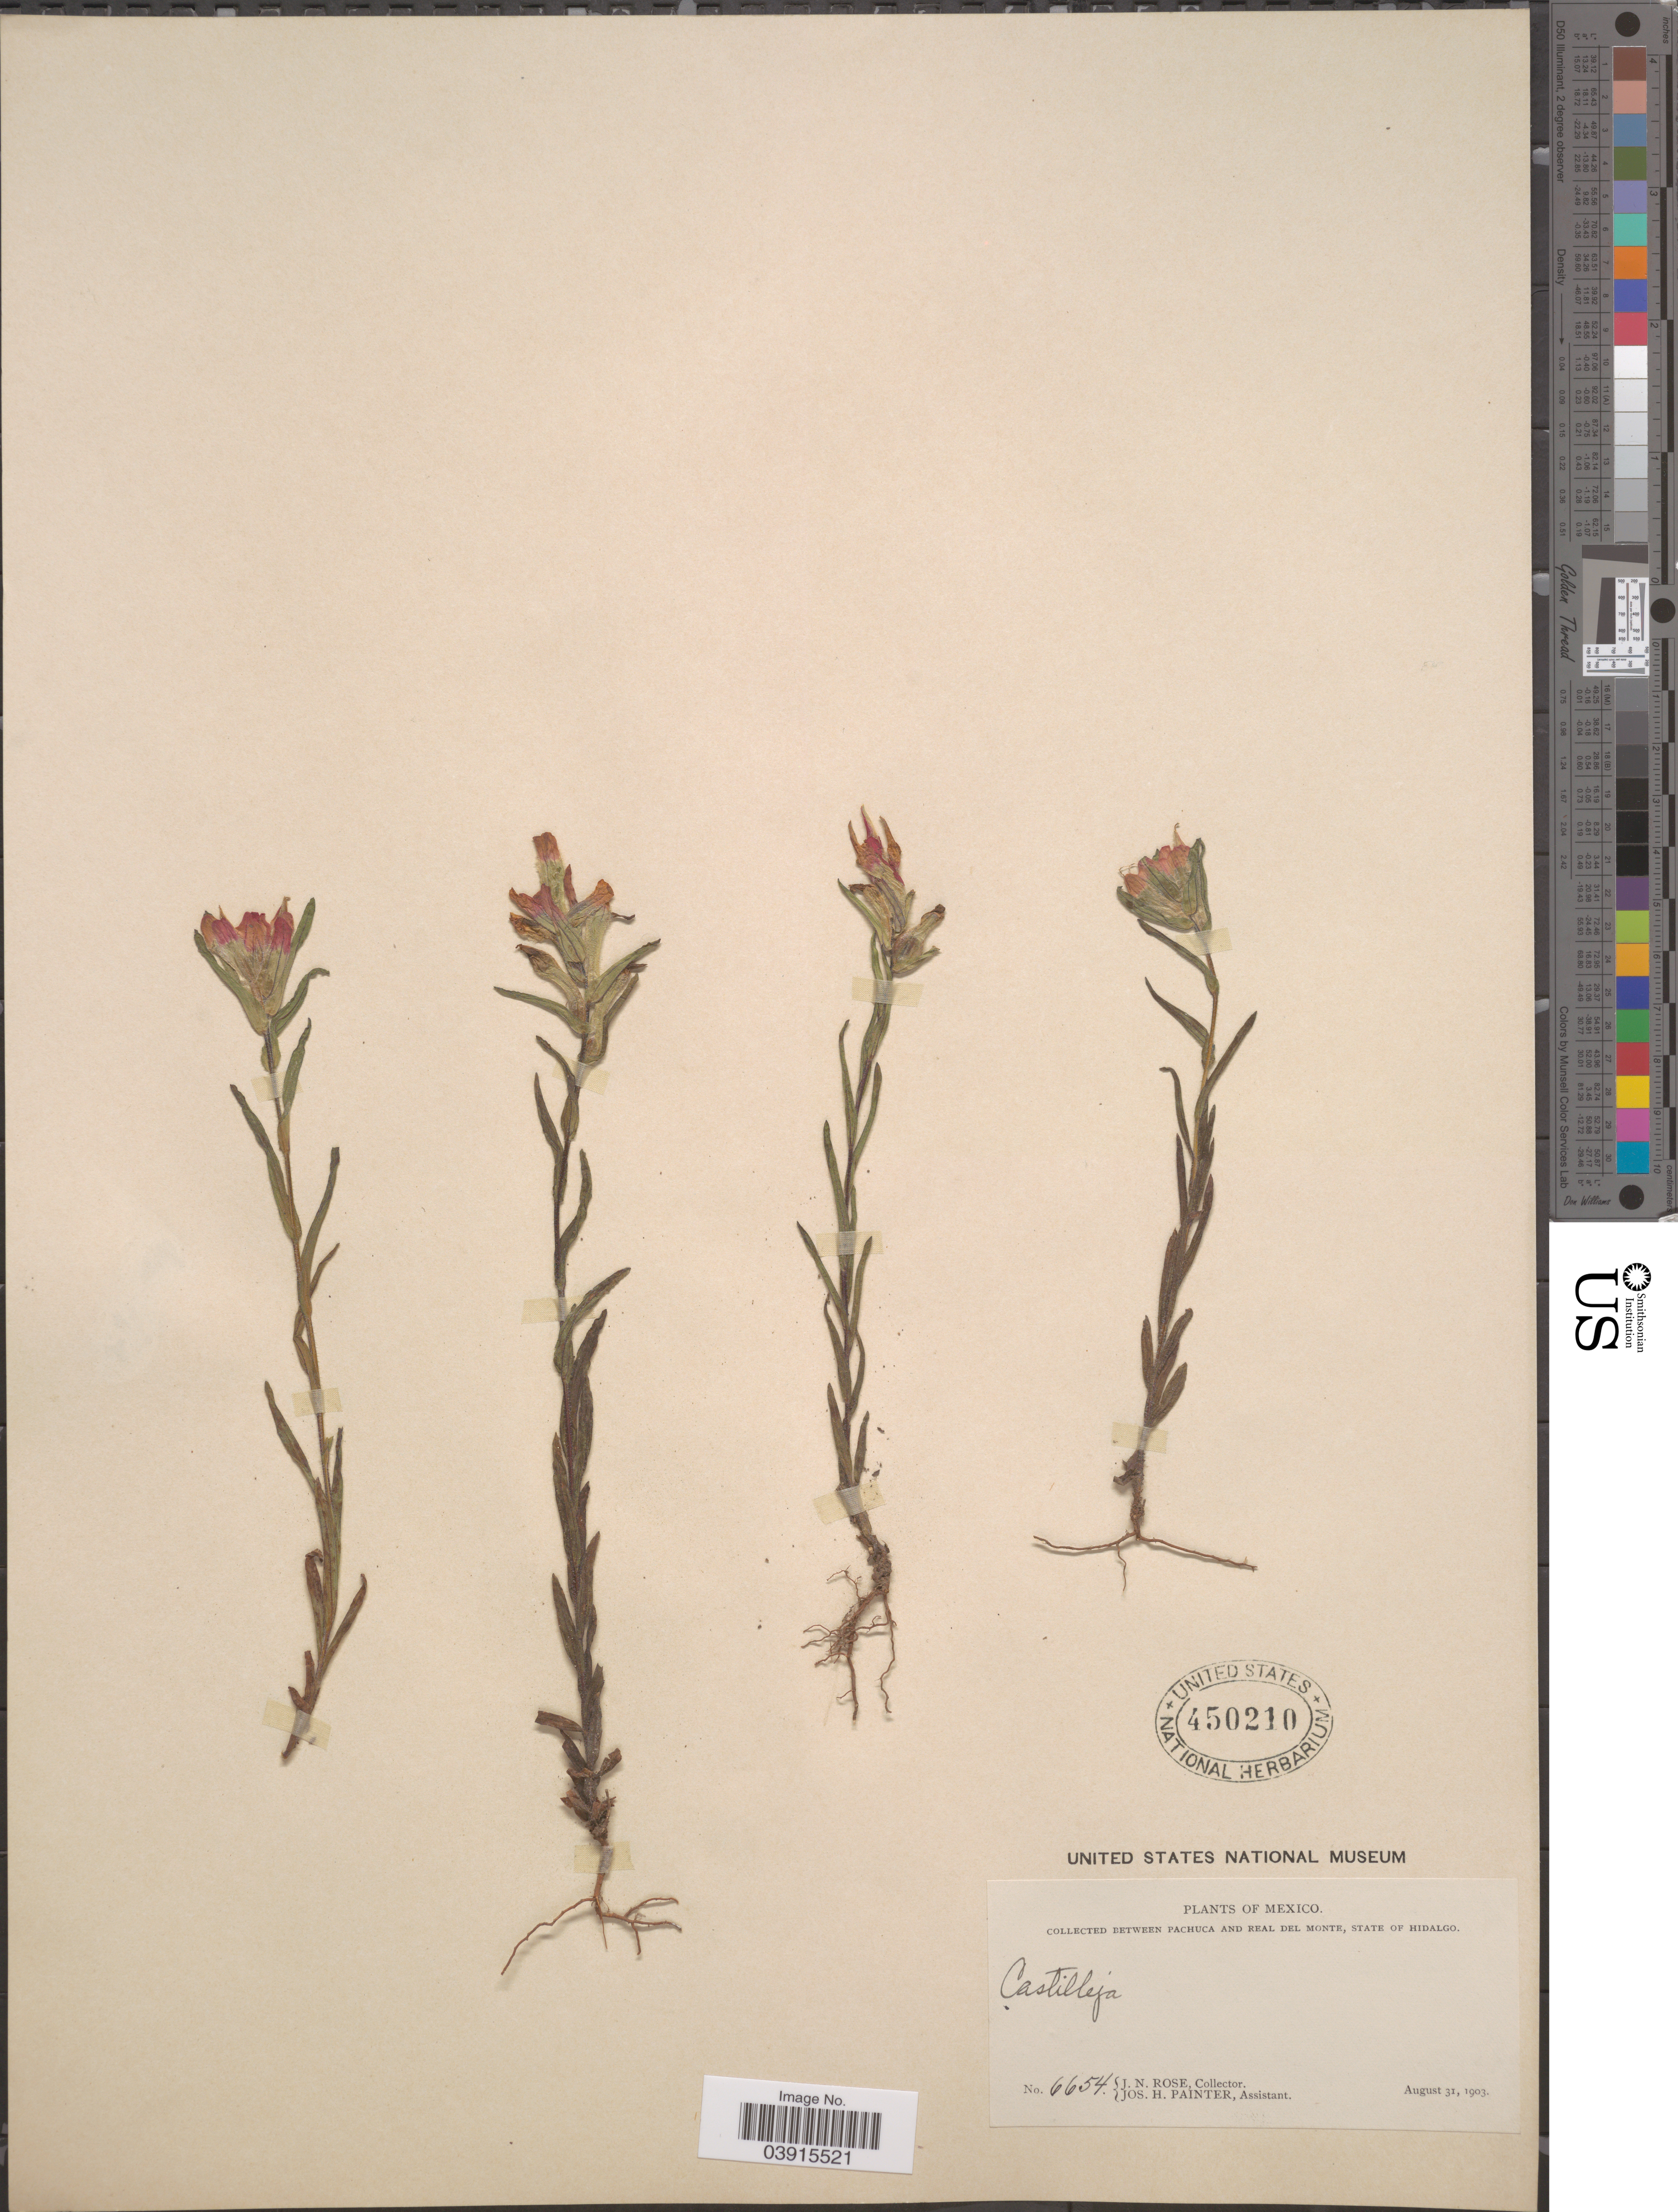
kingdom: Plantae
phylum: Tracheophyta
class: Magnoliopsida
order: Lamiales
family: Orobanchaceae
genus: Castilleja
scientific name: Castilleja scorzonerifolia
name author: Kunth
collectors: J. N. Rose & J. H. Painter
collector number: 6654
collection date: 1903-08-31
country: Mexico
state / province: Hidalgo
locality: Between Pachuca and Real del Monte.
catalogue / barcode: US 450210